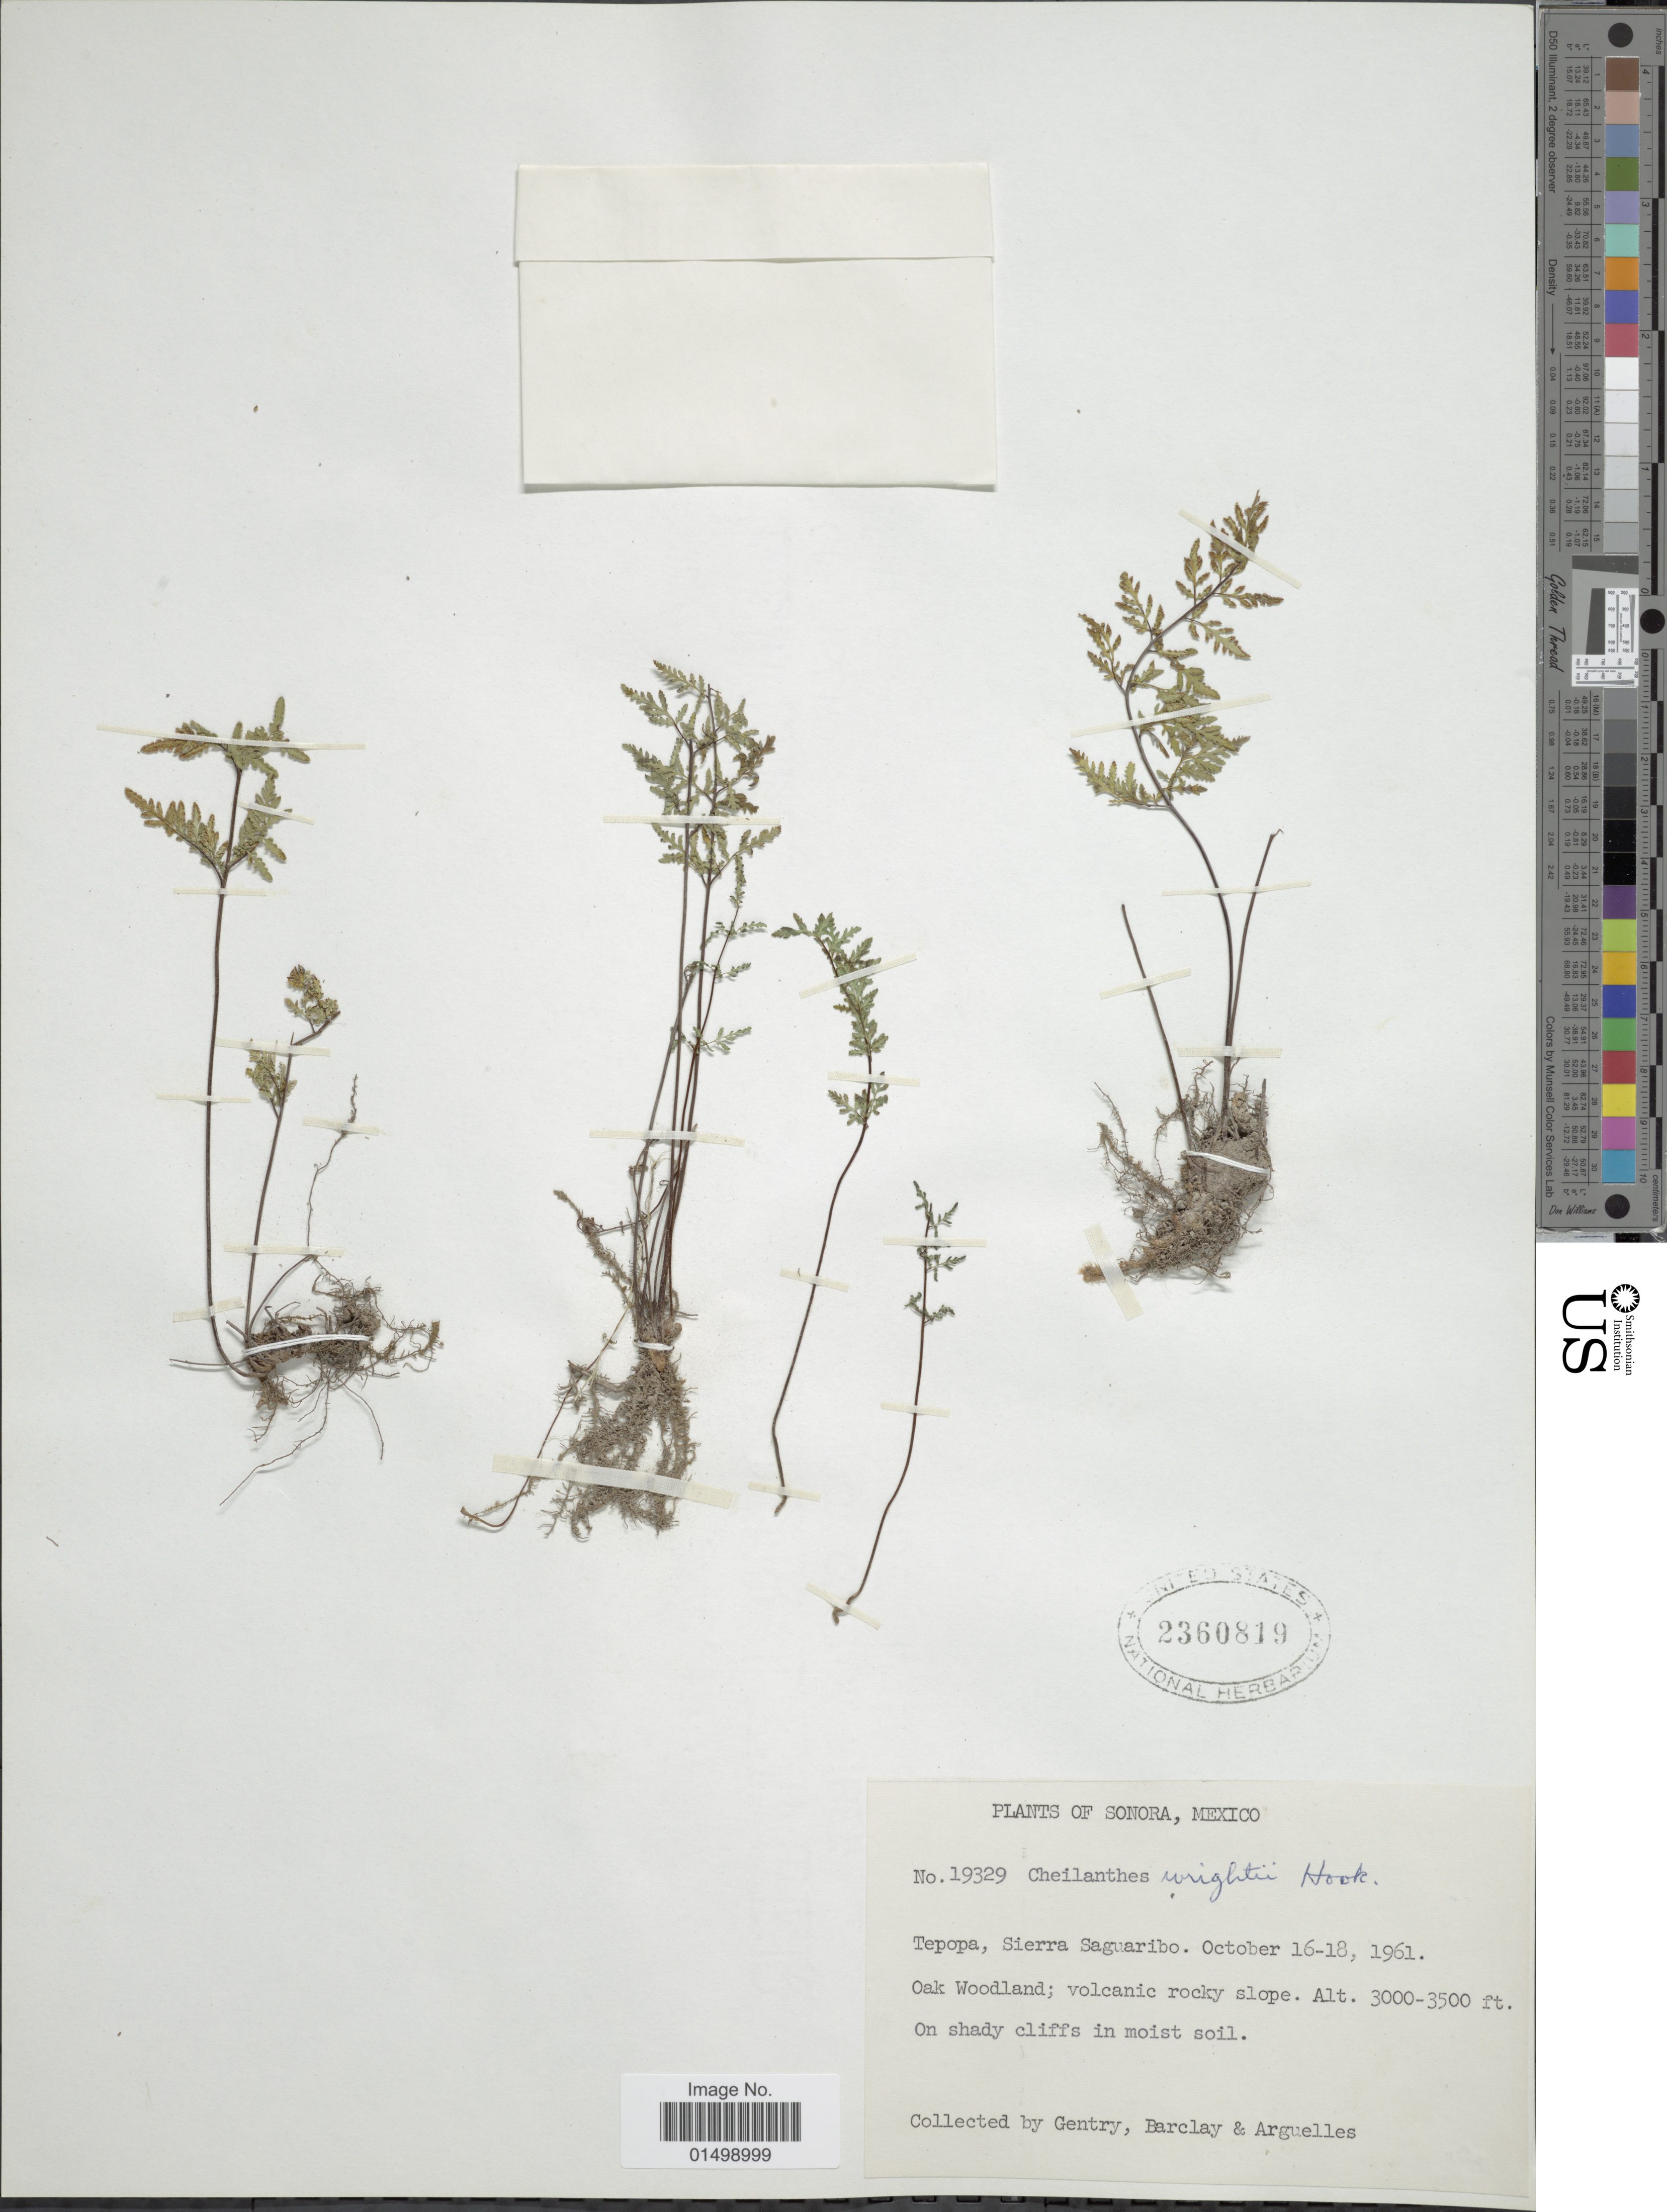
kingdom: Plantae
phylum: Tracheophyta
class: Polypodiopsida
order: Polypodiales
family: Pteridaceae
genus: Cheilanthes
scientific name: Cheilanthes wrightii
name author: Hook.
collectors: Gentry, --, -- Barclay & Arguelles, --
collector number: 19329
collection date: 1961-10-16/1961-10-18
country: Mexico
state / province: Sonora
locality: Sonora, Mexico. Tepopa, Sierra Saguaribo. Oak Woodland; volcanic rocky slope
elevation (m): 914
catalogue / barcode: US 2360819